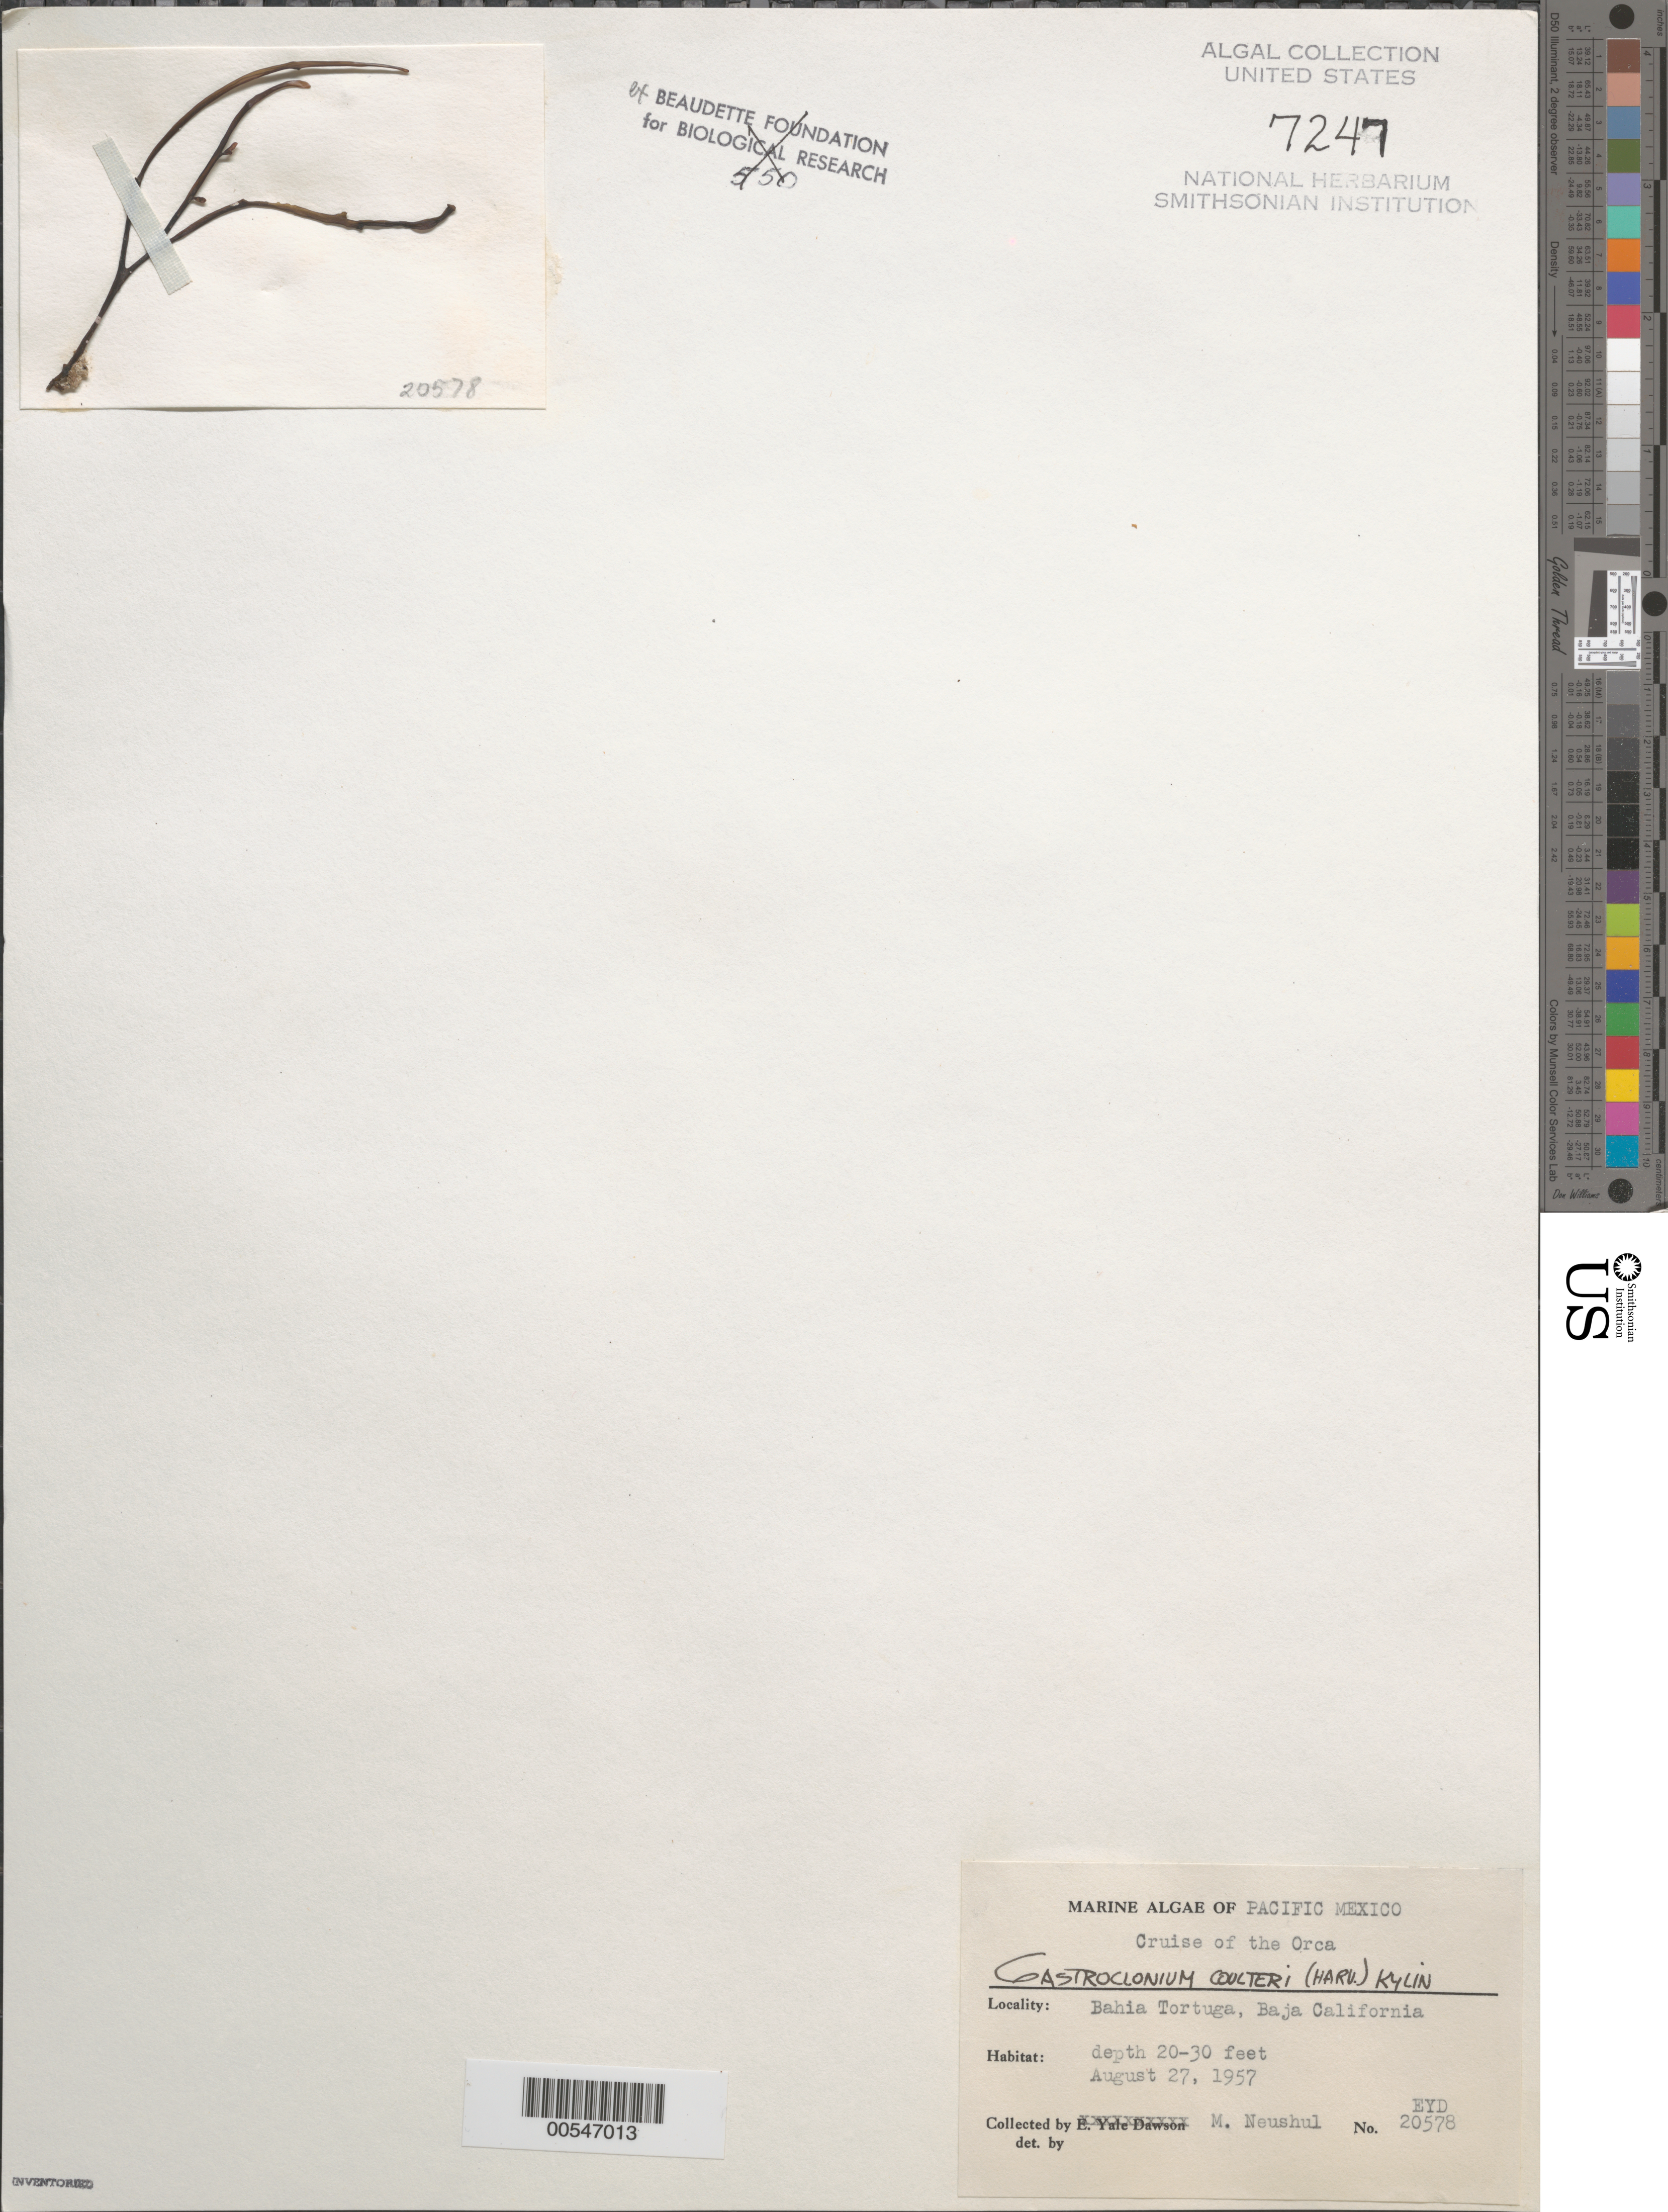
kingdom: Plantae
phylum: Rhodophyta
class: Florideophyceae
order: Rhodymeniales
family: Champiaceae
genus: Neogastroclonium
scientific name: Neogastroclonium subarticulatum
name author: (Turner) L. Le Gall et al.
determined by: Algae name updating Project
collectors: M. Neushul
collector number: EYD 20578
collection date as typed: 27 Aug 1957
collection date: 1957-08-27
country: Mexico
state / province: Baja California Sur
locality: Bahia Tortuga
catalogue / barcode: US 7247